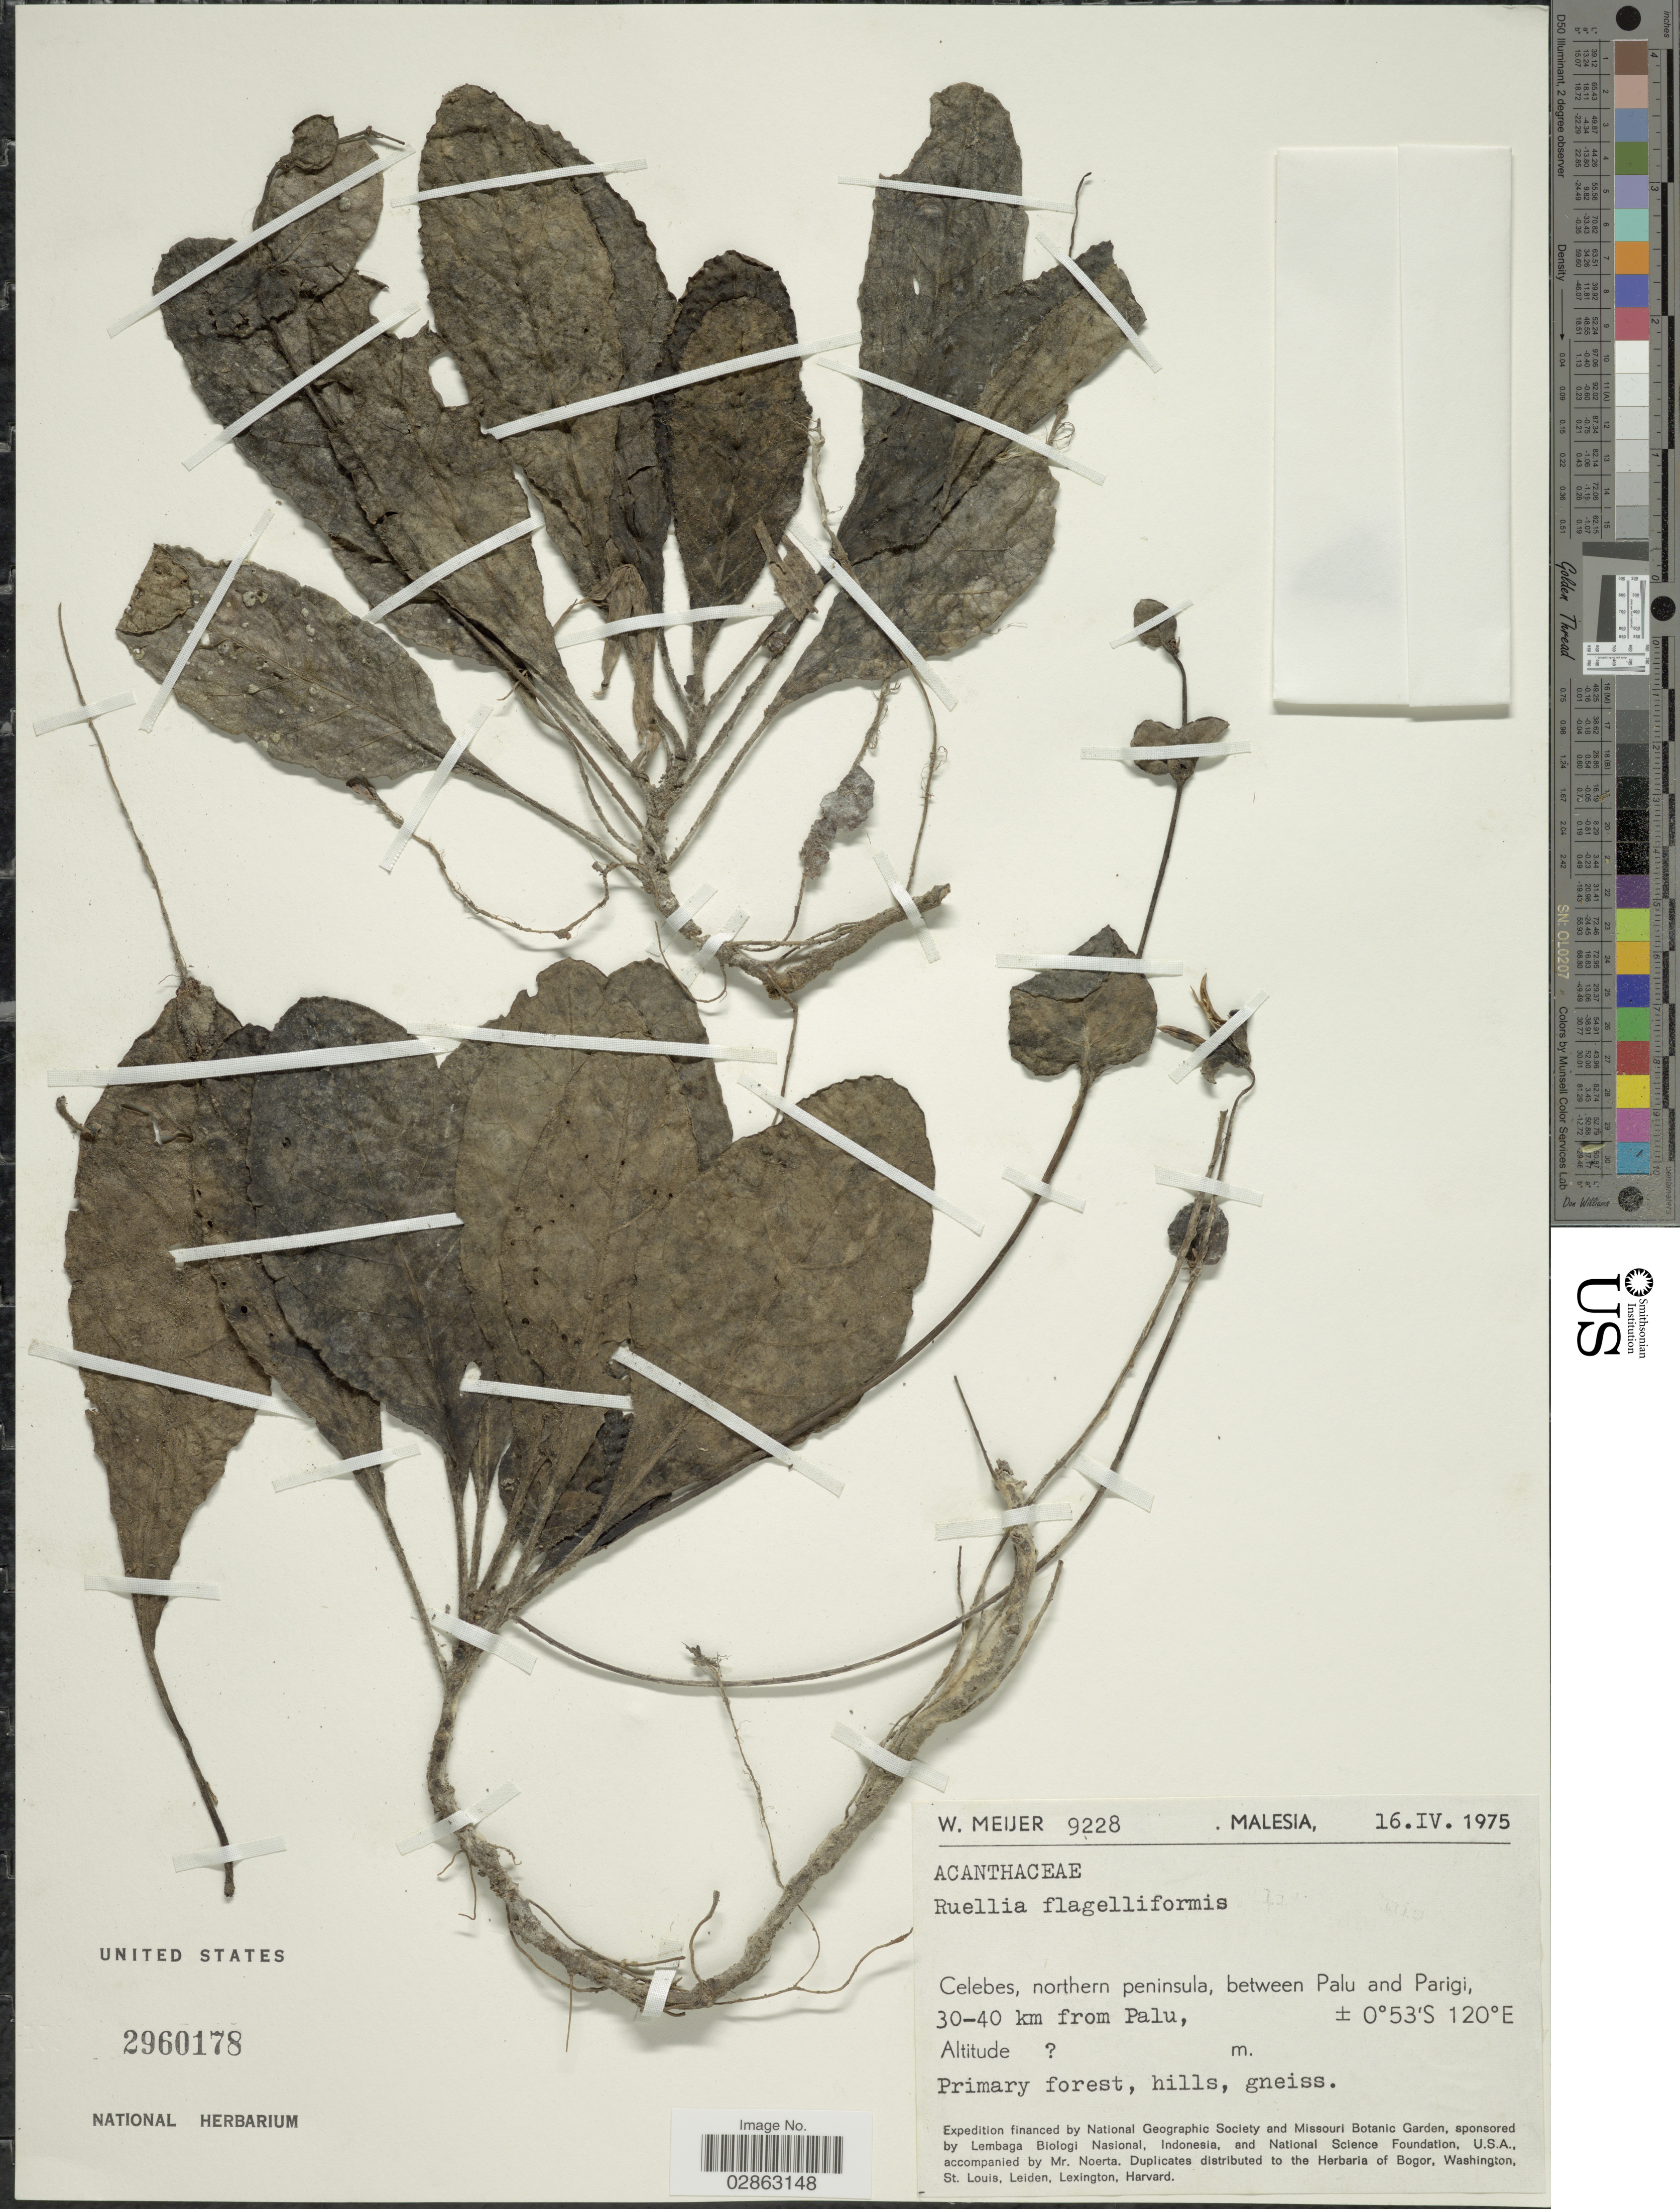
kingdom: Plantae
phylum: Tracheophyta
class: Magnoliopsida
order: Lamiales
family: Acanthaceae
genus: Ruellia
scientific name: Ruellia flagelliformis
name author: Roxb.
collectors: W. Meijer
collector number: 9228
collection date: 1975-04-16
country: Malaysia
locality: Celebes, northern peninsula, between Palu and Parigi, 30-40 km from Palu.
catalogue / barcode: US 2960178